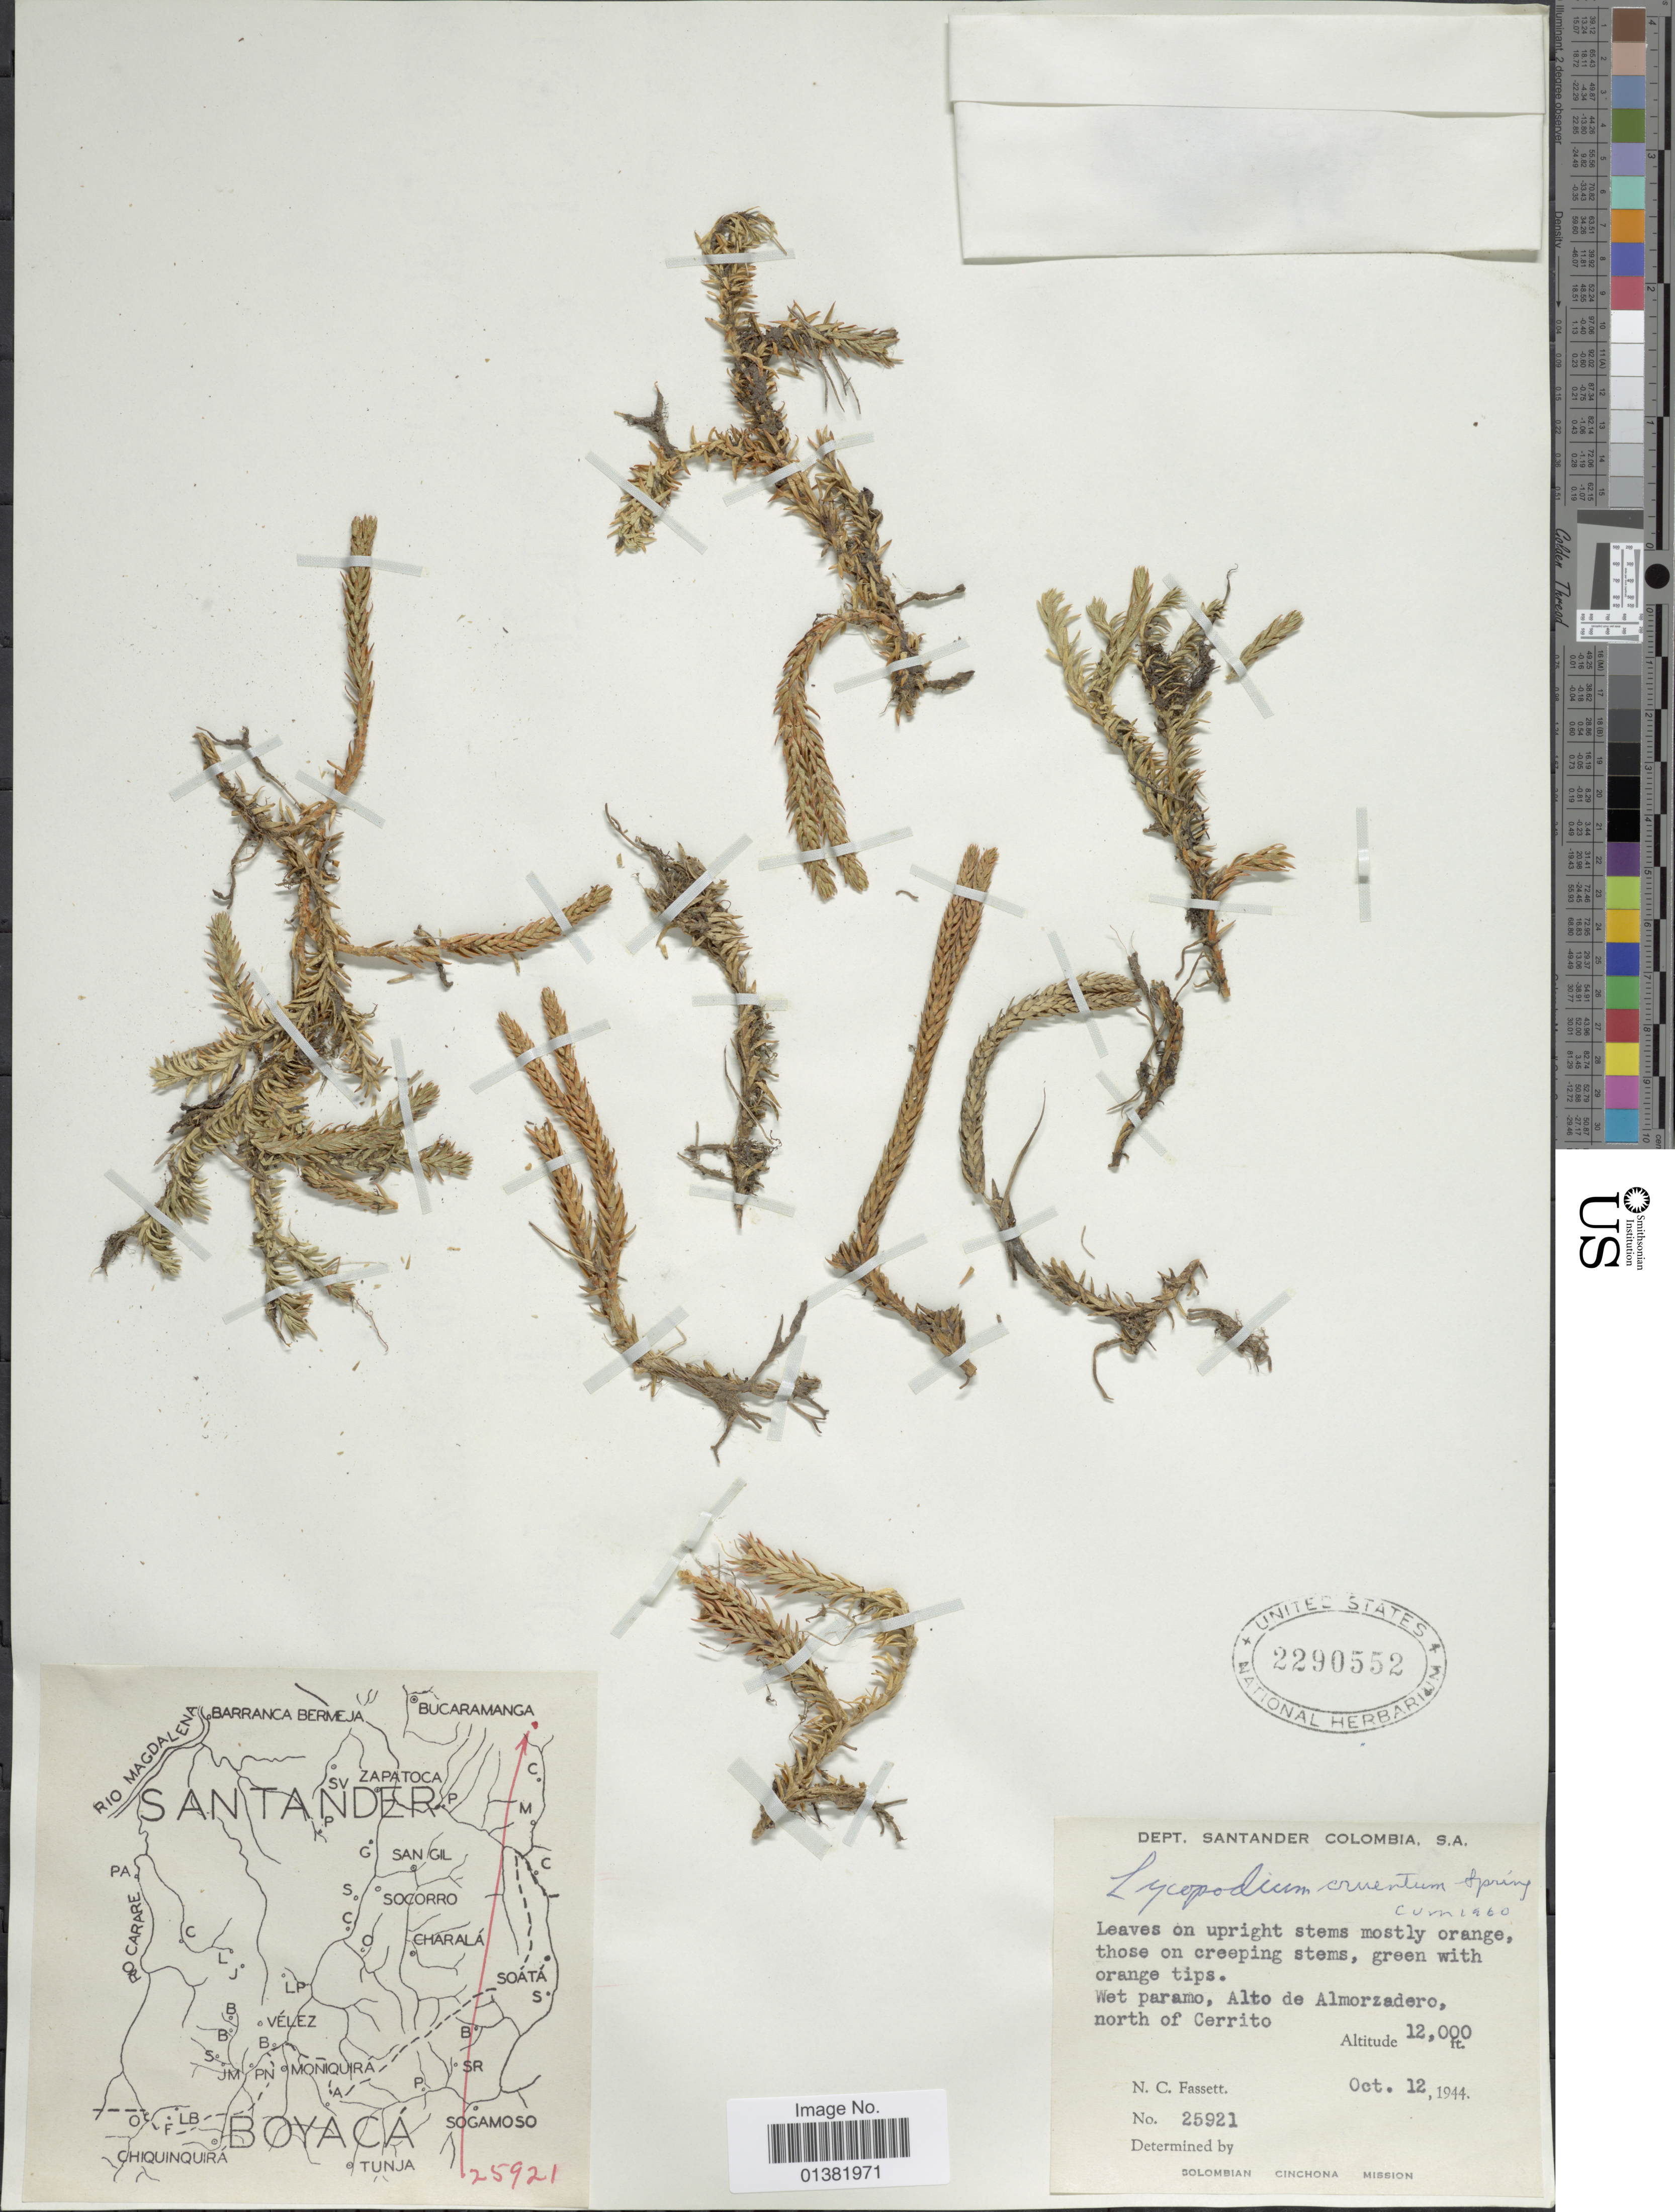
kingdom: Plantae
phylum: Tracheophyta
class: Lycopodiopsida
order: Lycopodiales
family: Lycopodiaceae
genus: Phlegmariurus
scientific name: Phlegmariurus cruentus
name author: (Spring) B. Øllg.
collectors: N. C. Fassett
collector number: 25921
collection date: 1944-10-12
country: Colombia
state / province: Santander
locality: Wet paramo, Alto de Almorzadero, north of Cerrito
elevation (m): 3658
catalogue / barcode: US 2290552